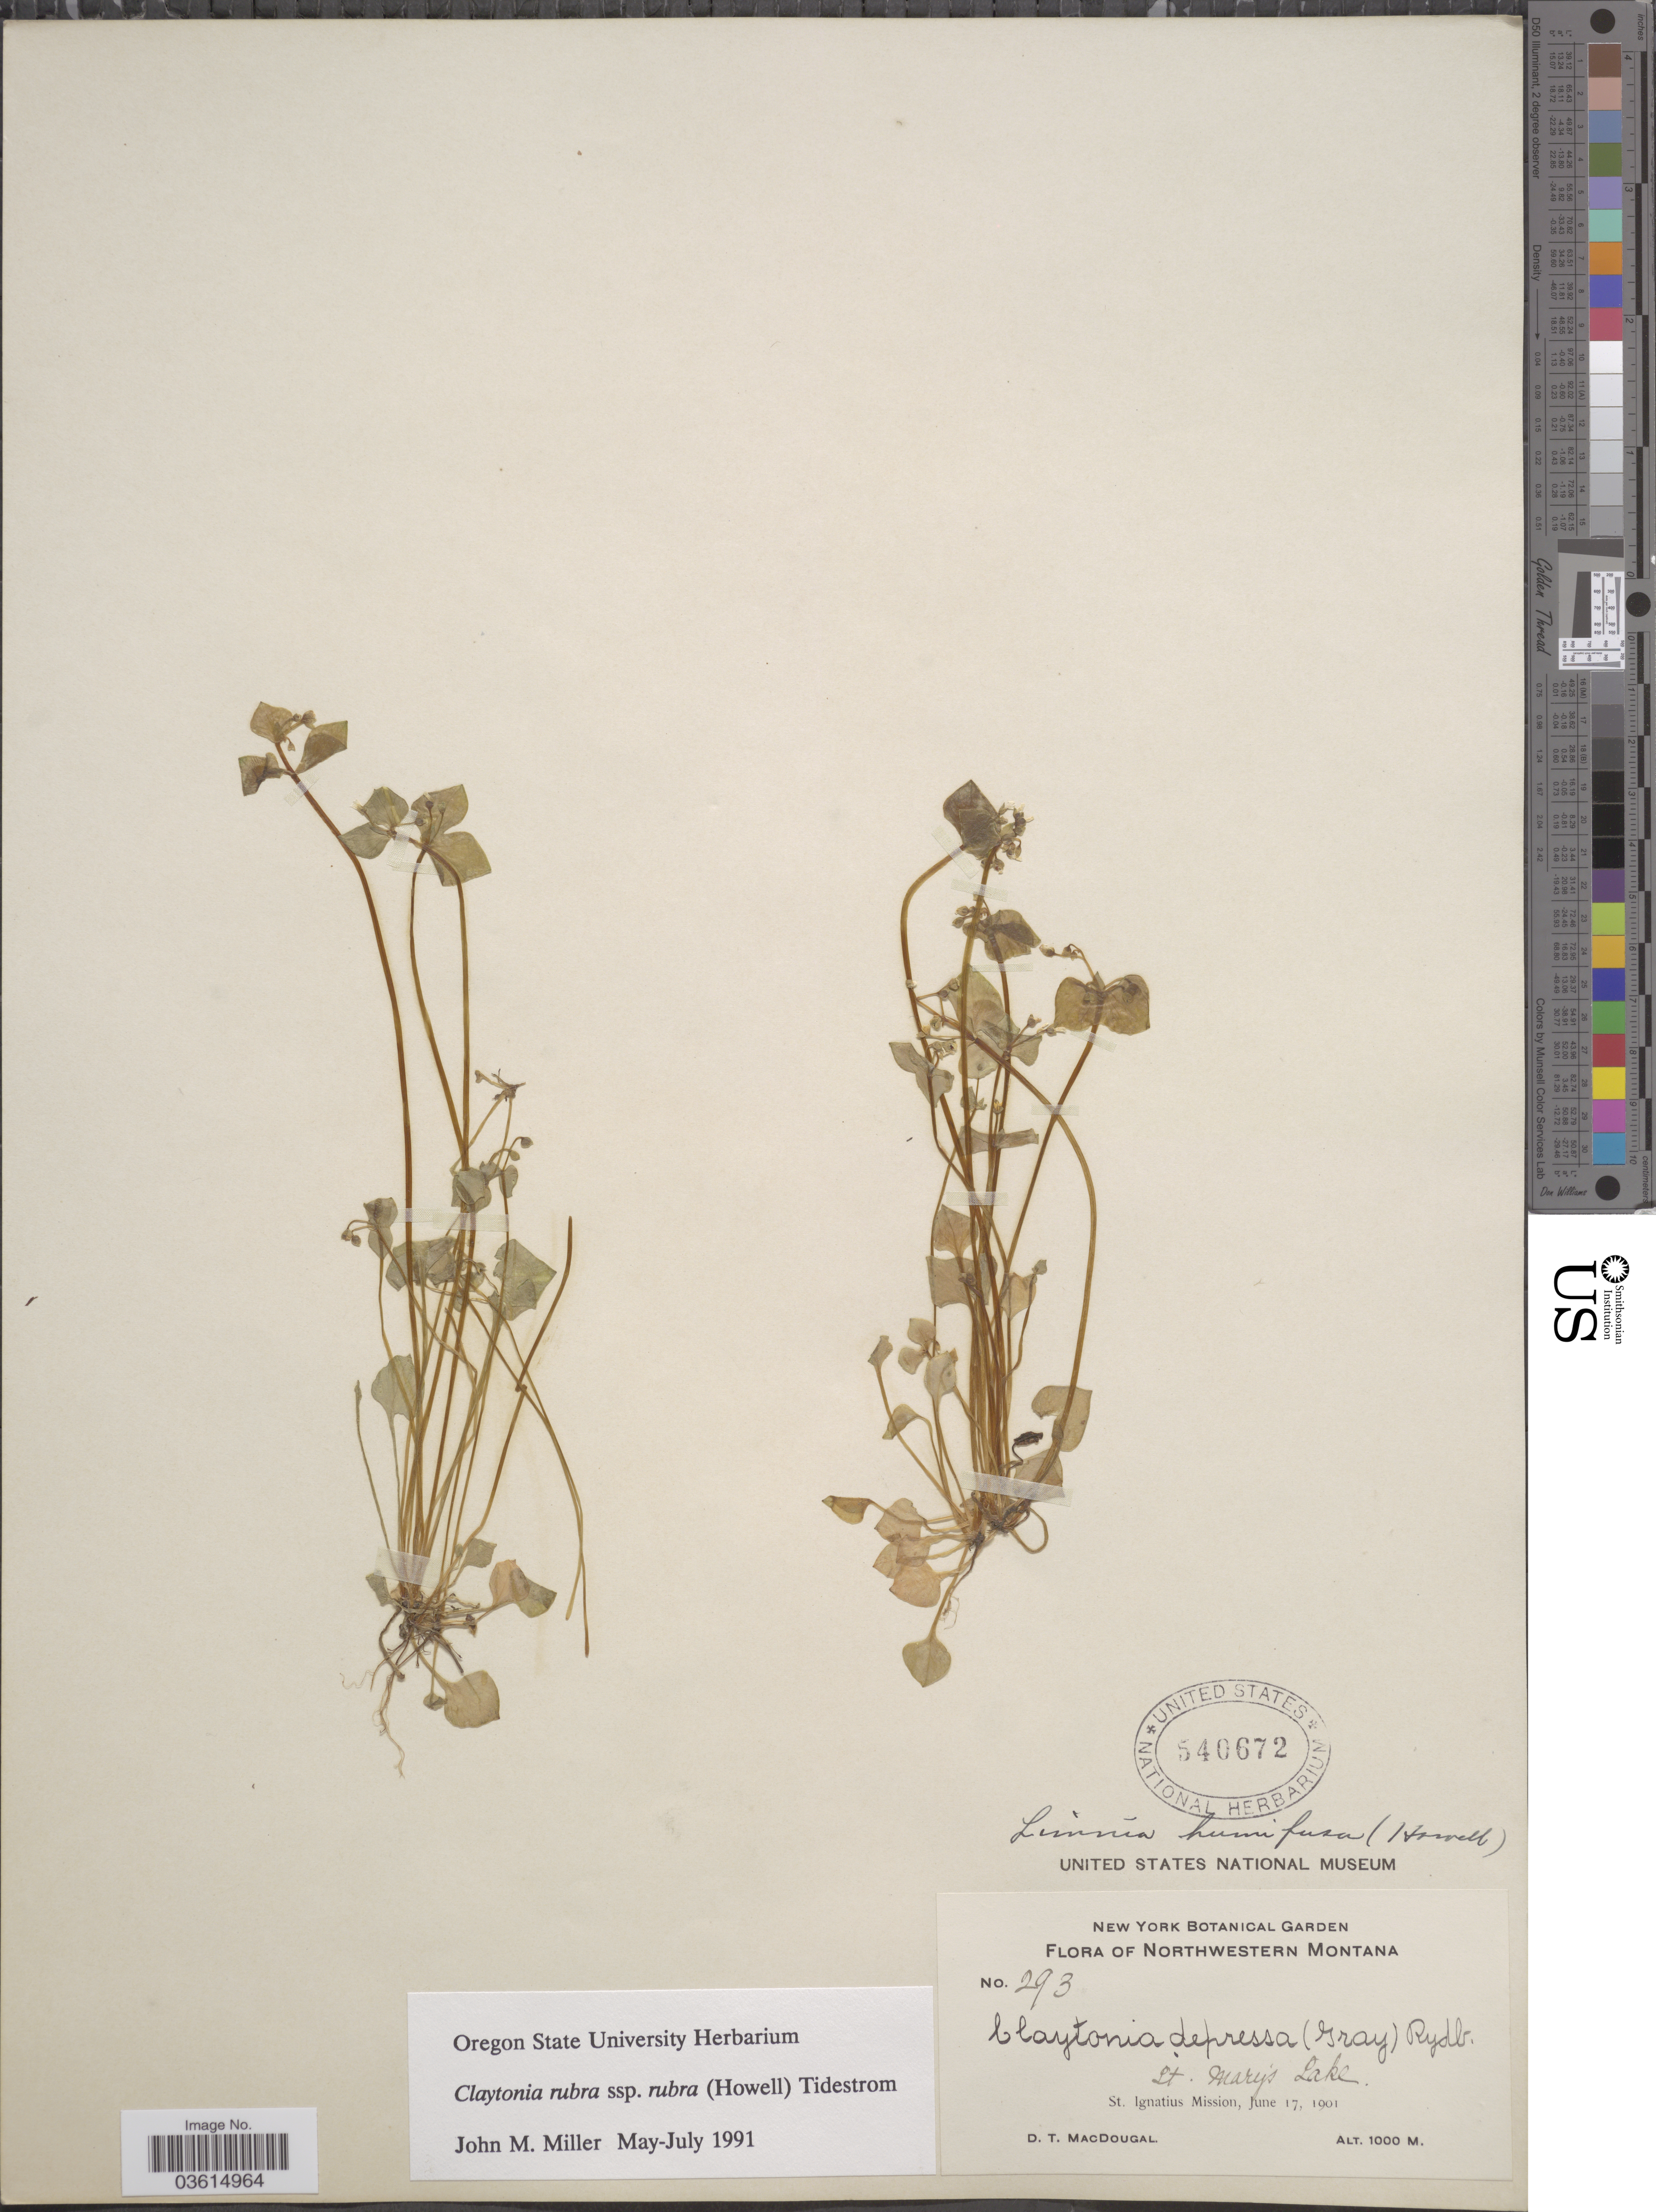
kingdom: Plantae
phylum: Tracheophyta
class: Magnoliopsida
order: Caryophyllales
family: Montiaceae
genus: Claytonia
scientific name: Claytonia rubra subsp. rubra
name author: (Howell) Tidestr.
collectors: D. T. MacDougal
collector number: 293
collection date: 1901-06-17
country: United States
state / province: Montana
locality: Northwestern Montana. St. Mary's Lake. St. Ignatius Mission.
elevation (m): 1000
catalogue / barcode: US 540672